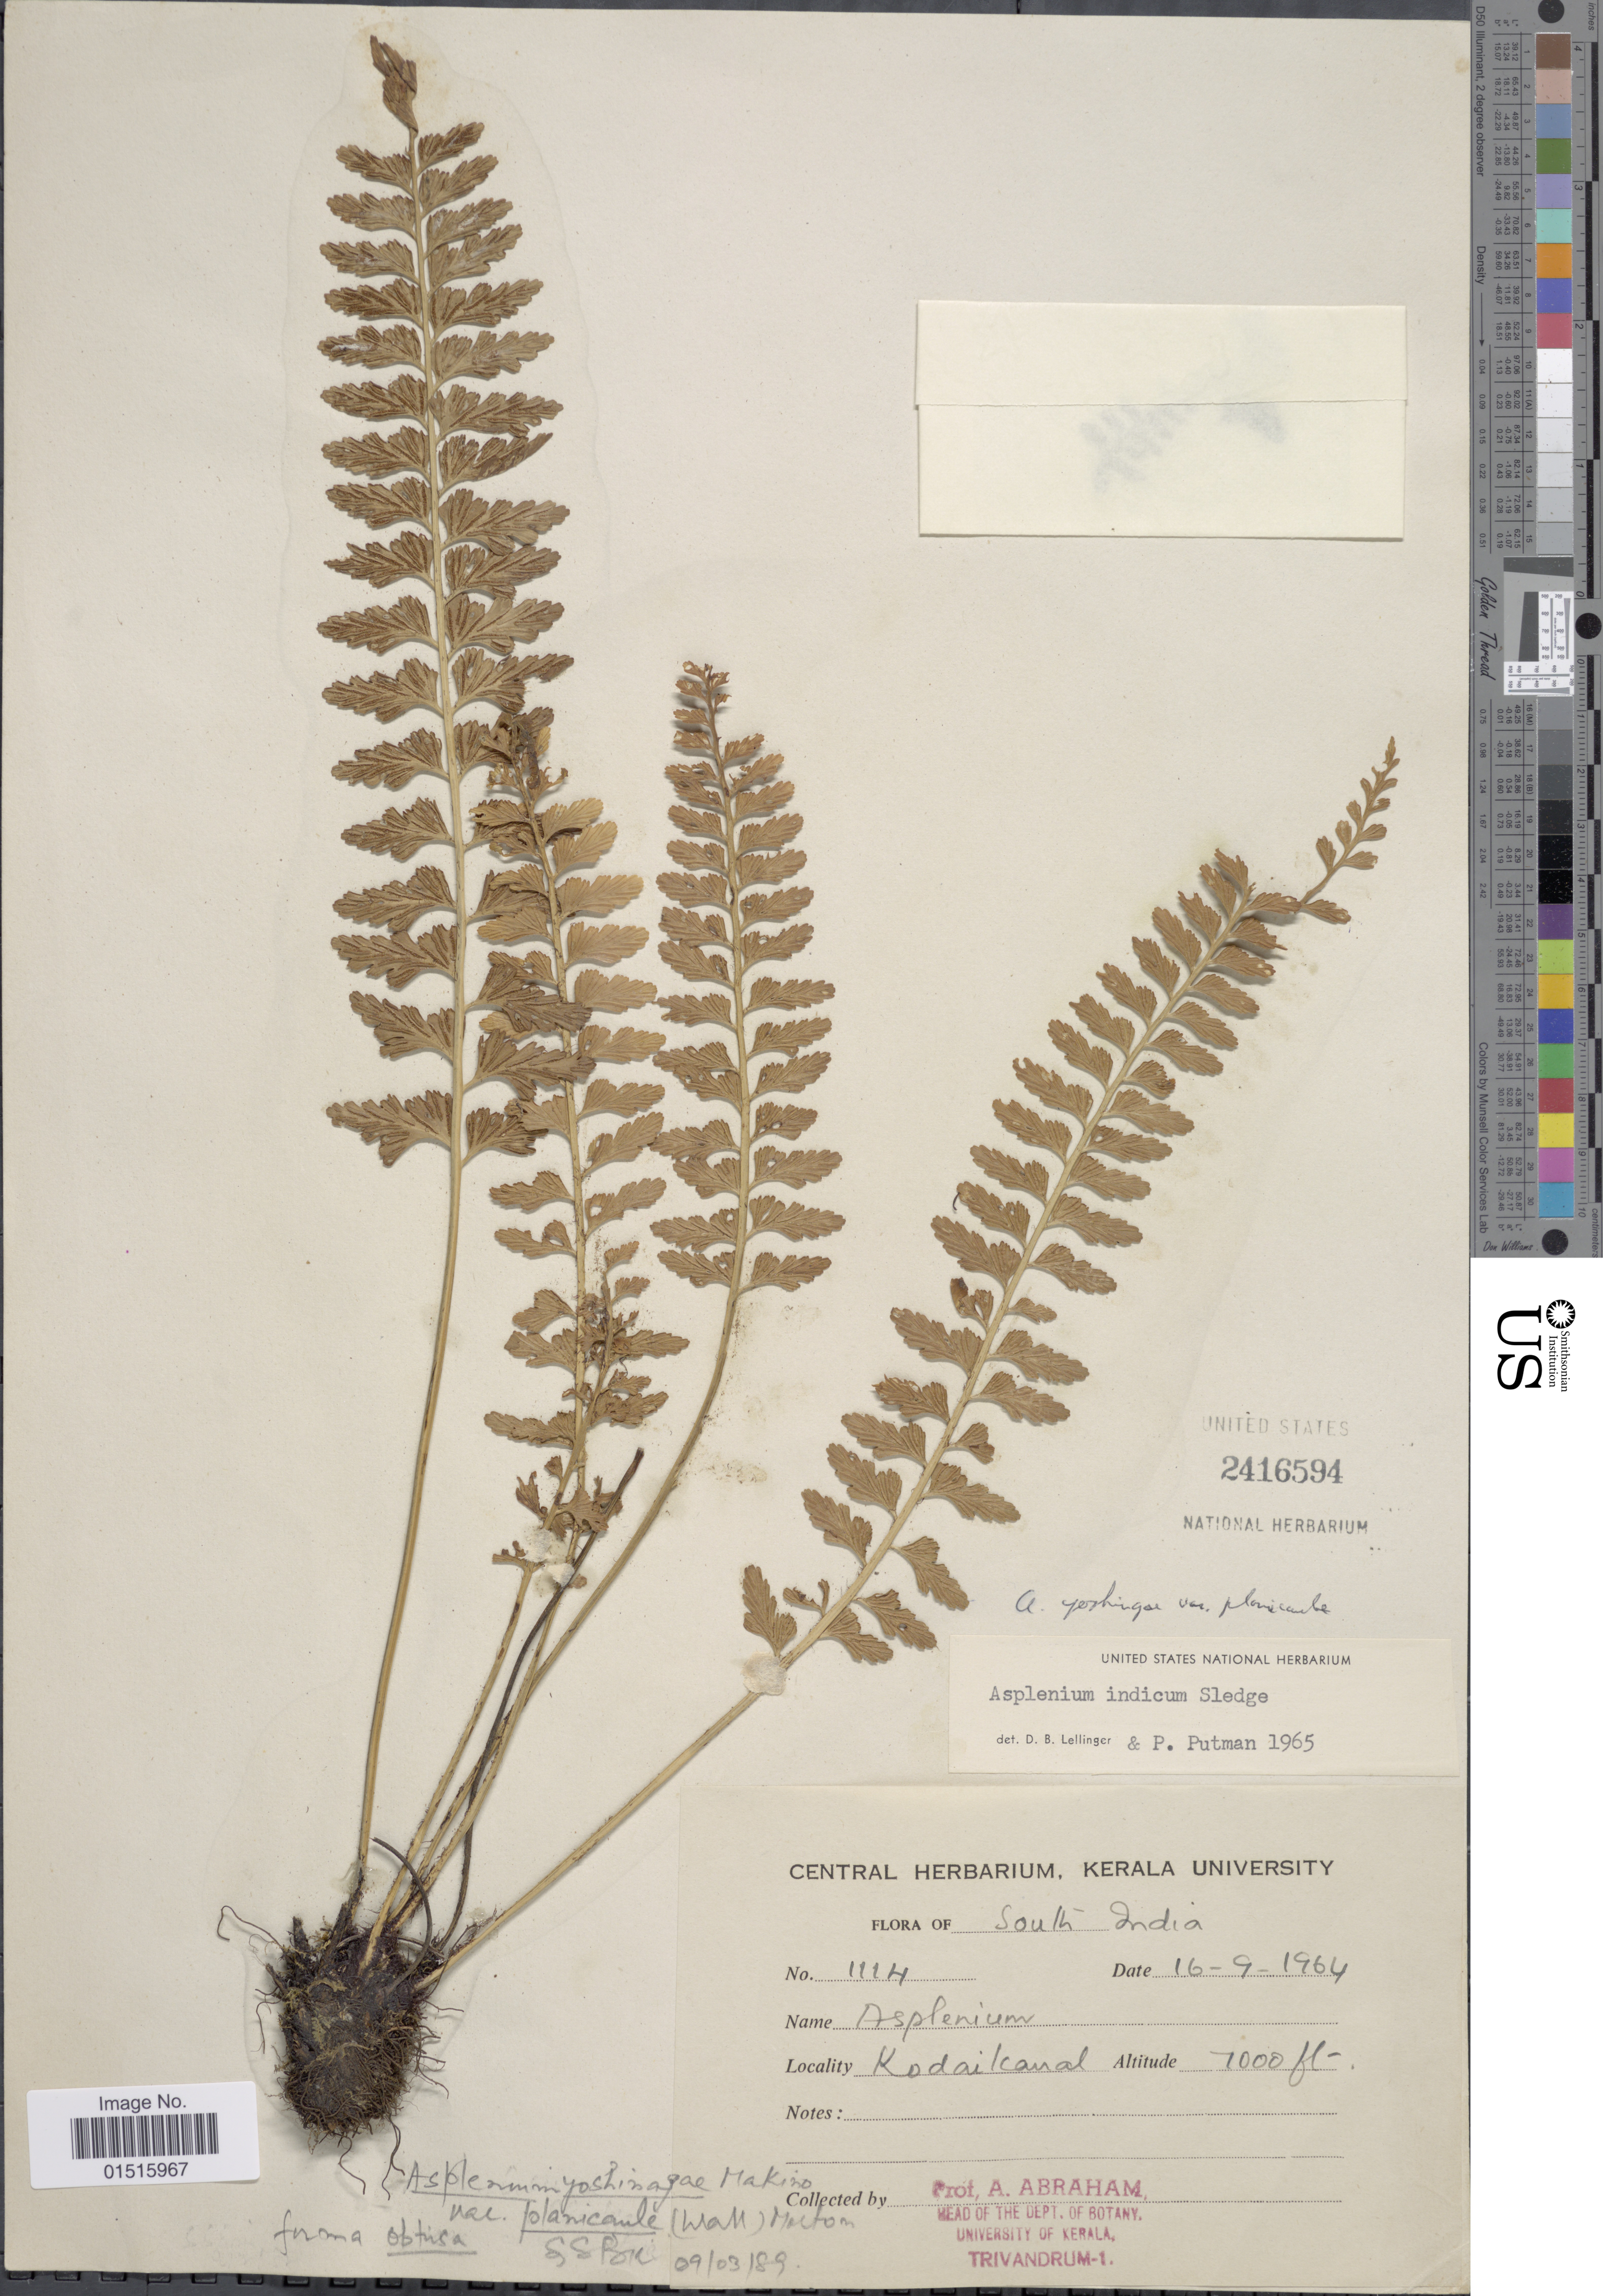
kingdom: Plantae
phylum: Tracheophyta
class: Polypodiopsida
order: Polypodiales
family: Aspleniaceae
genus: Asplenium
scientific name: Asplenium yoshinagae var. planicaule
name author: (Wall. ex Mett.) C.V. Morton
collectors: A. Abraham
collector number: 1114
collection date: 1964-09-16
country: India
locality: South India, Kodaikanal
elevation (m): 305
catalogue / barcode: US 2416594